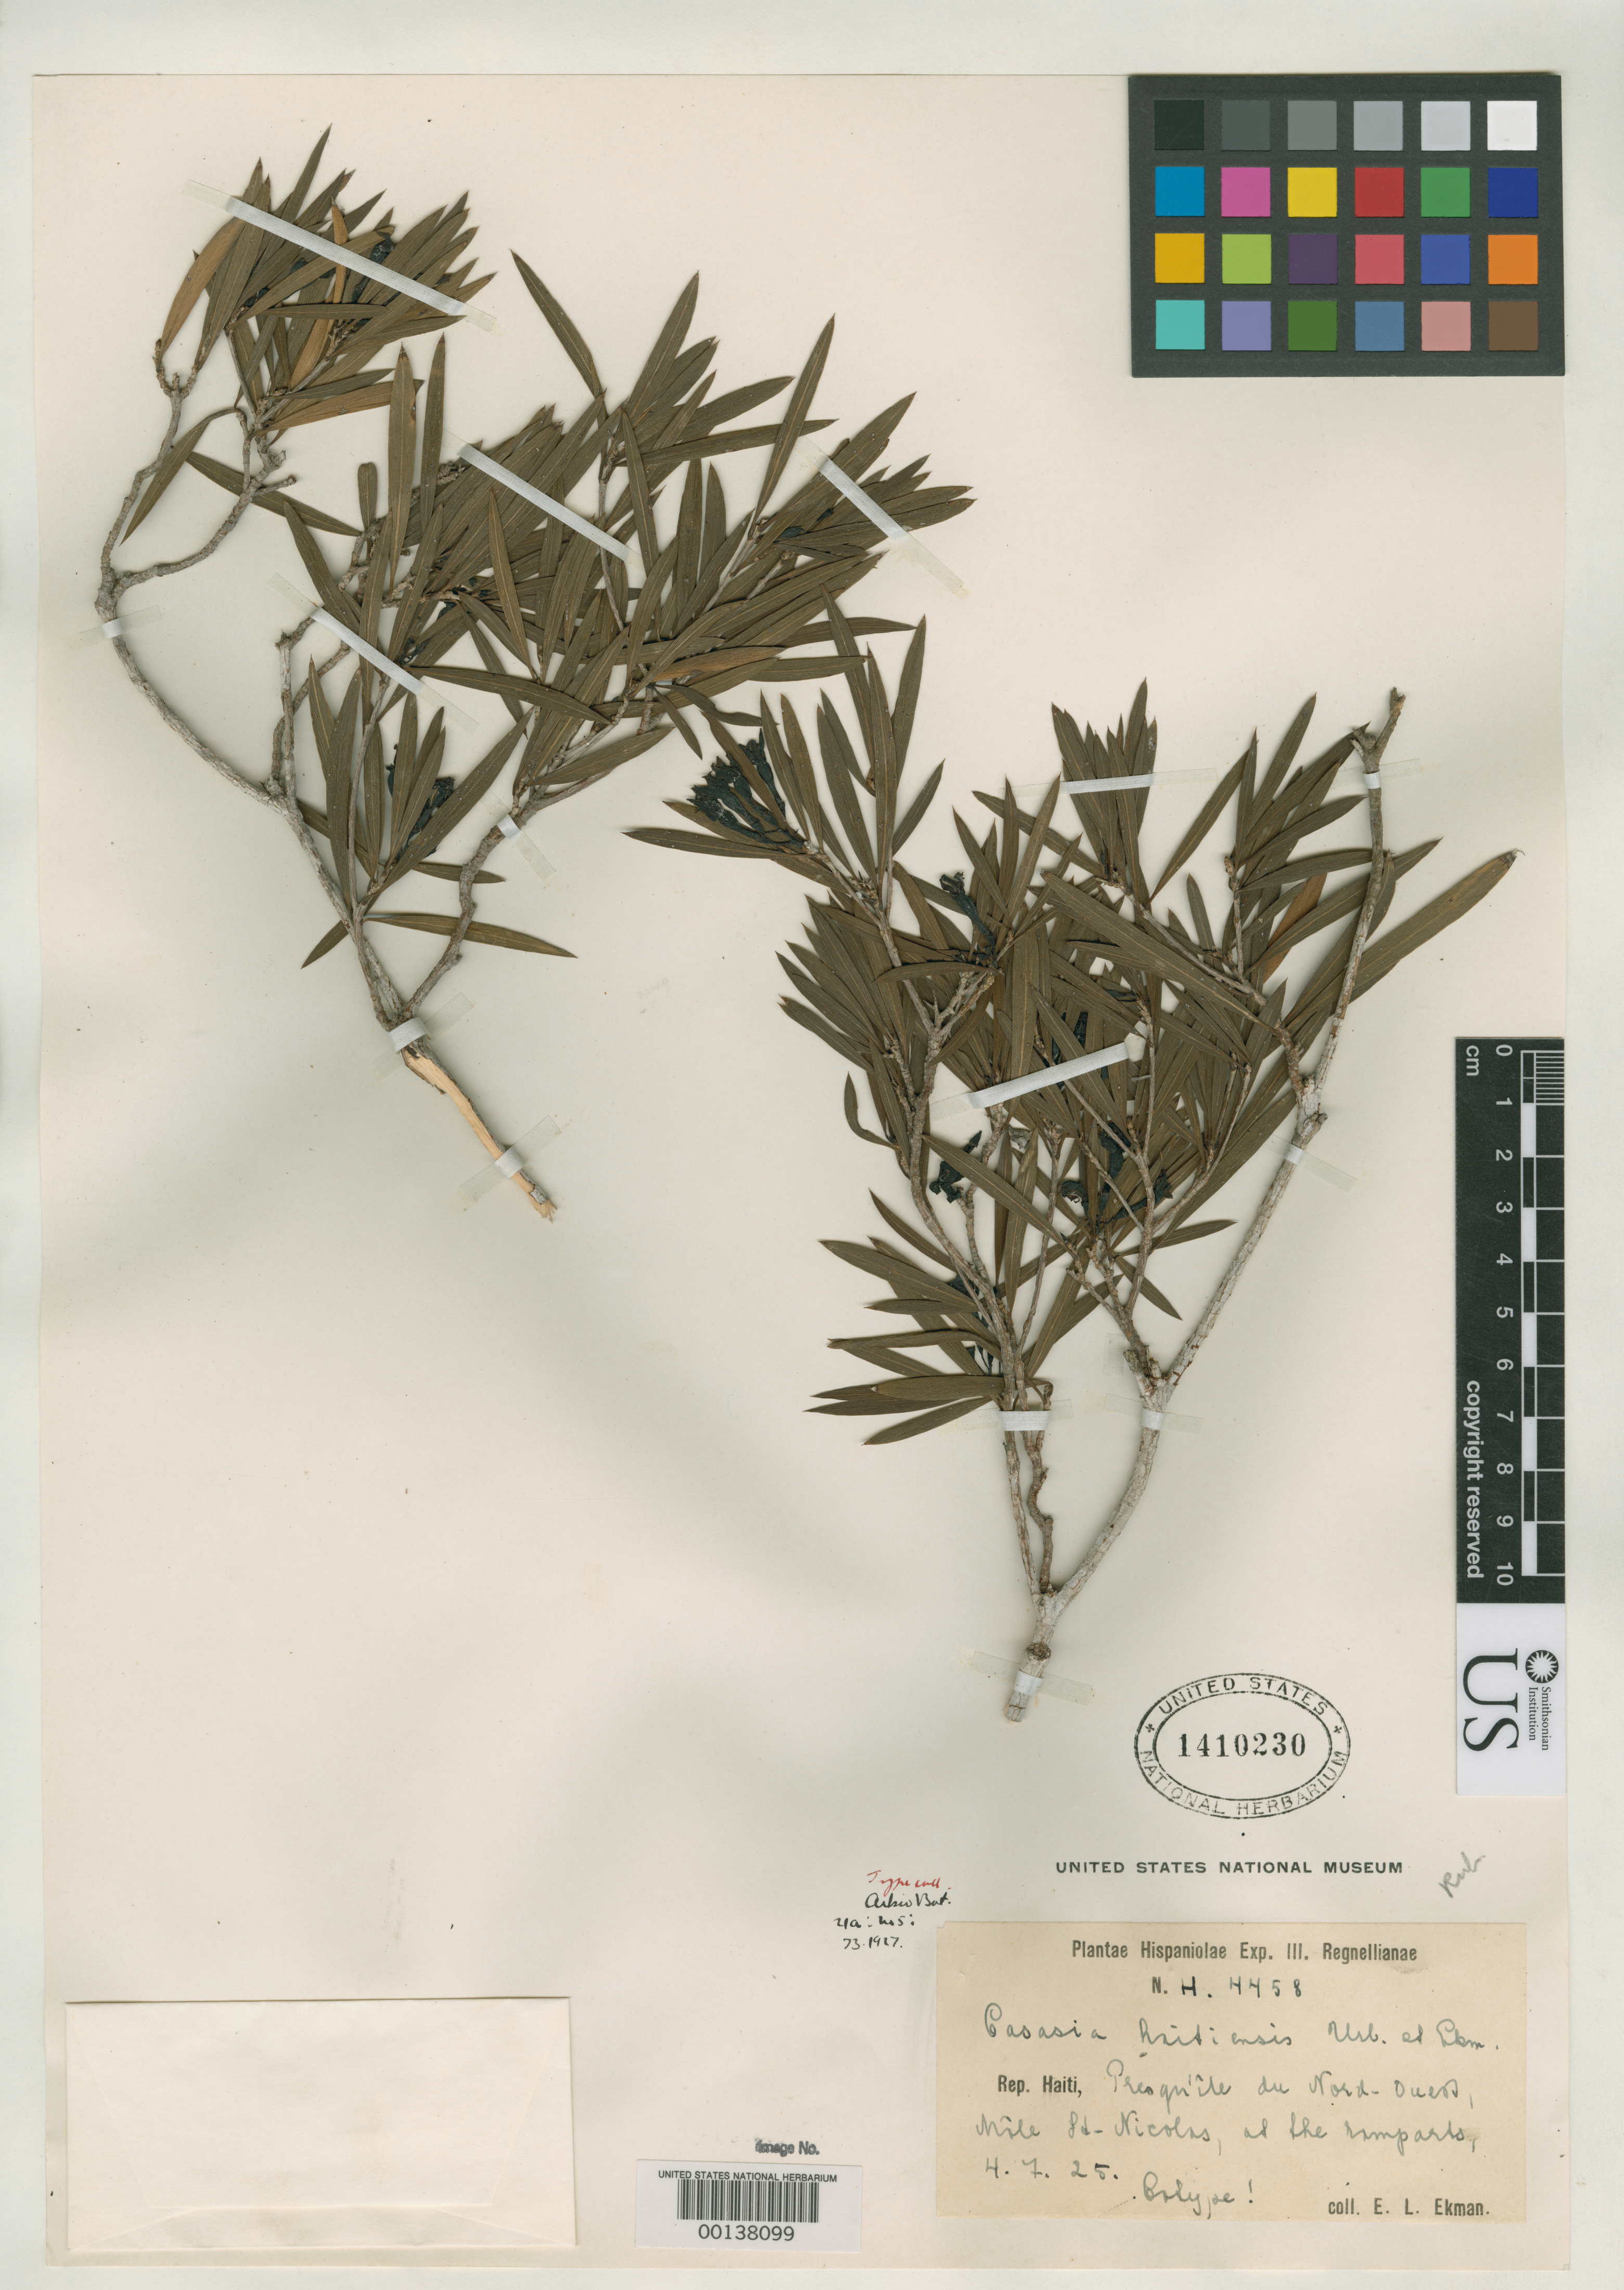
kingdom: Plantae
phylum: Tracheophyta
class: Magnoliopsida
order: Gentianales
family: Rubiaceae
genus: Casasia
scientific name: Casasia haitiensis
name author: Urb. & Ekman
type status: Isotype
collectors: E. L. Ekman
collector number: H 4458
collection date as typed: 04 Jul 1925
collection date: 1925-07-04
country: Haiti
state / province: Nord-Ouest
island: Hispaniola Island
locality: Mole St. Nicolas.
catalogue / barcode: US 1410230